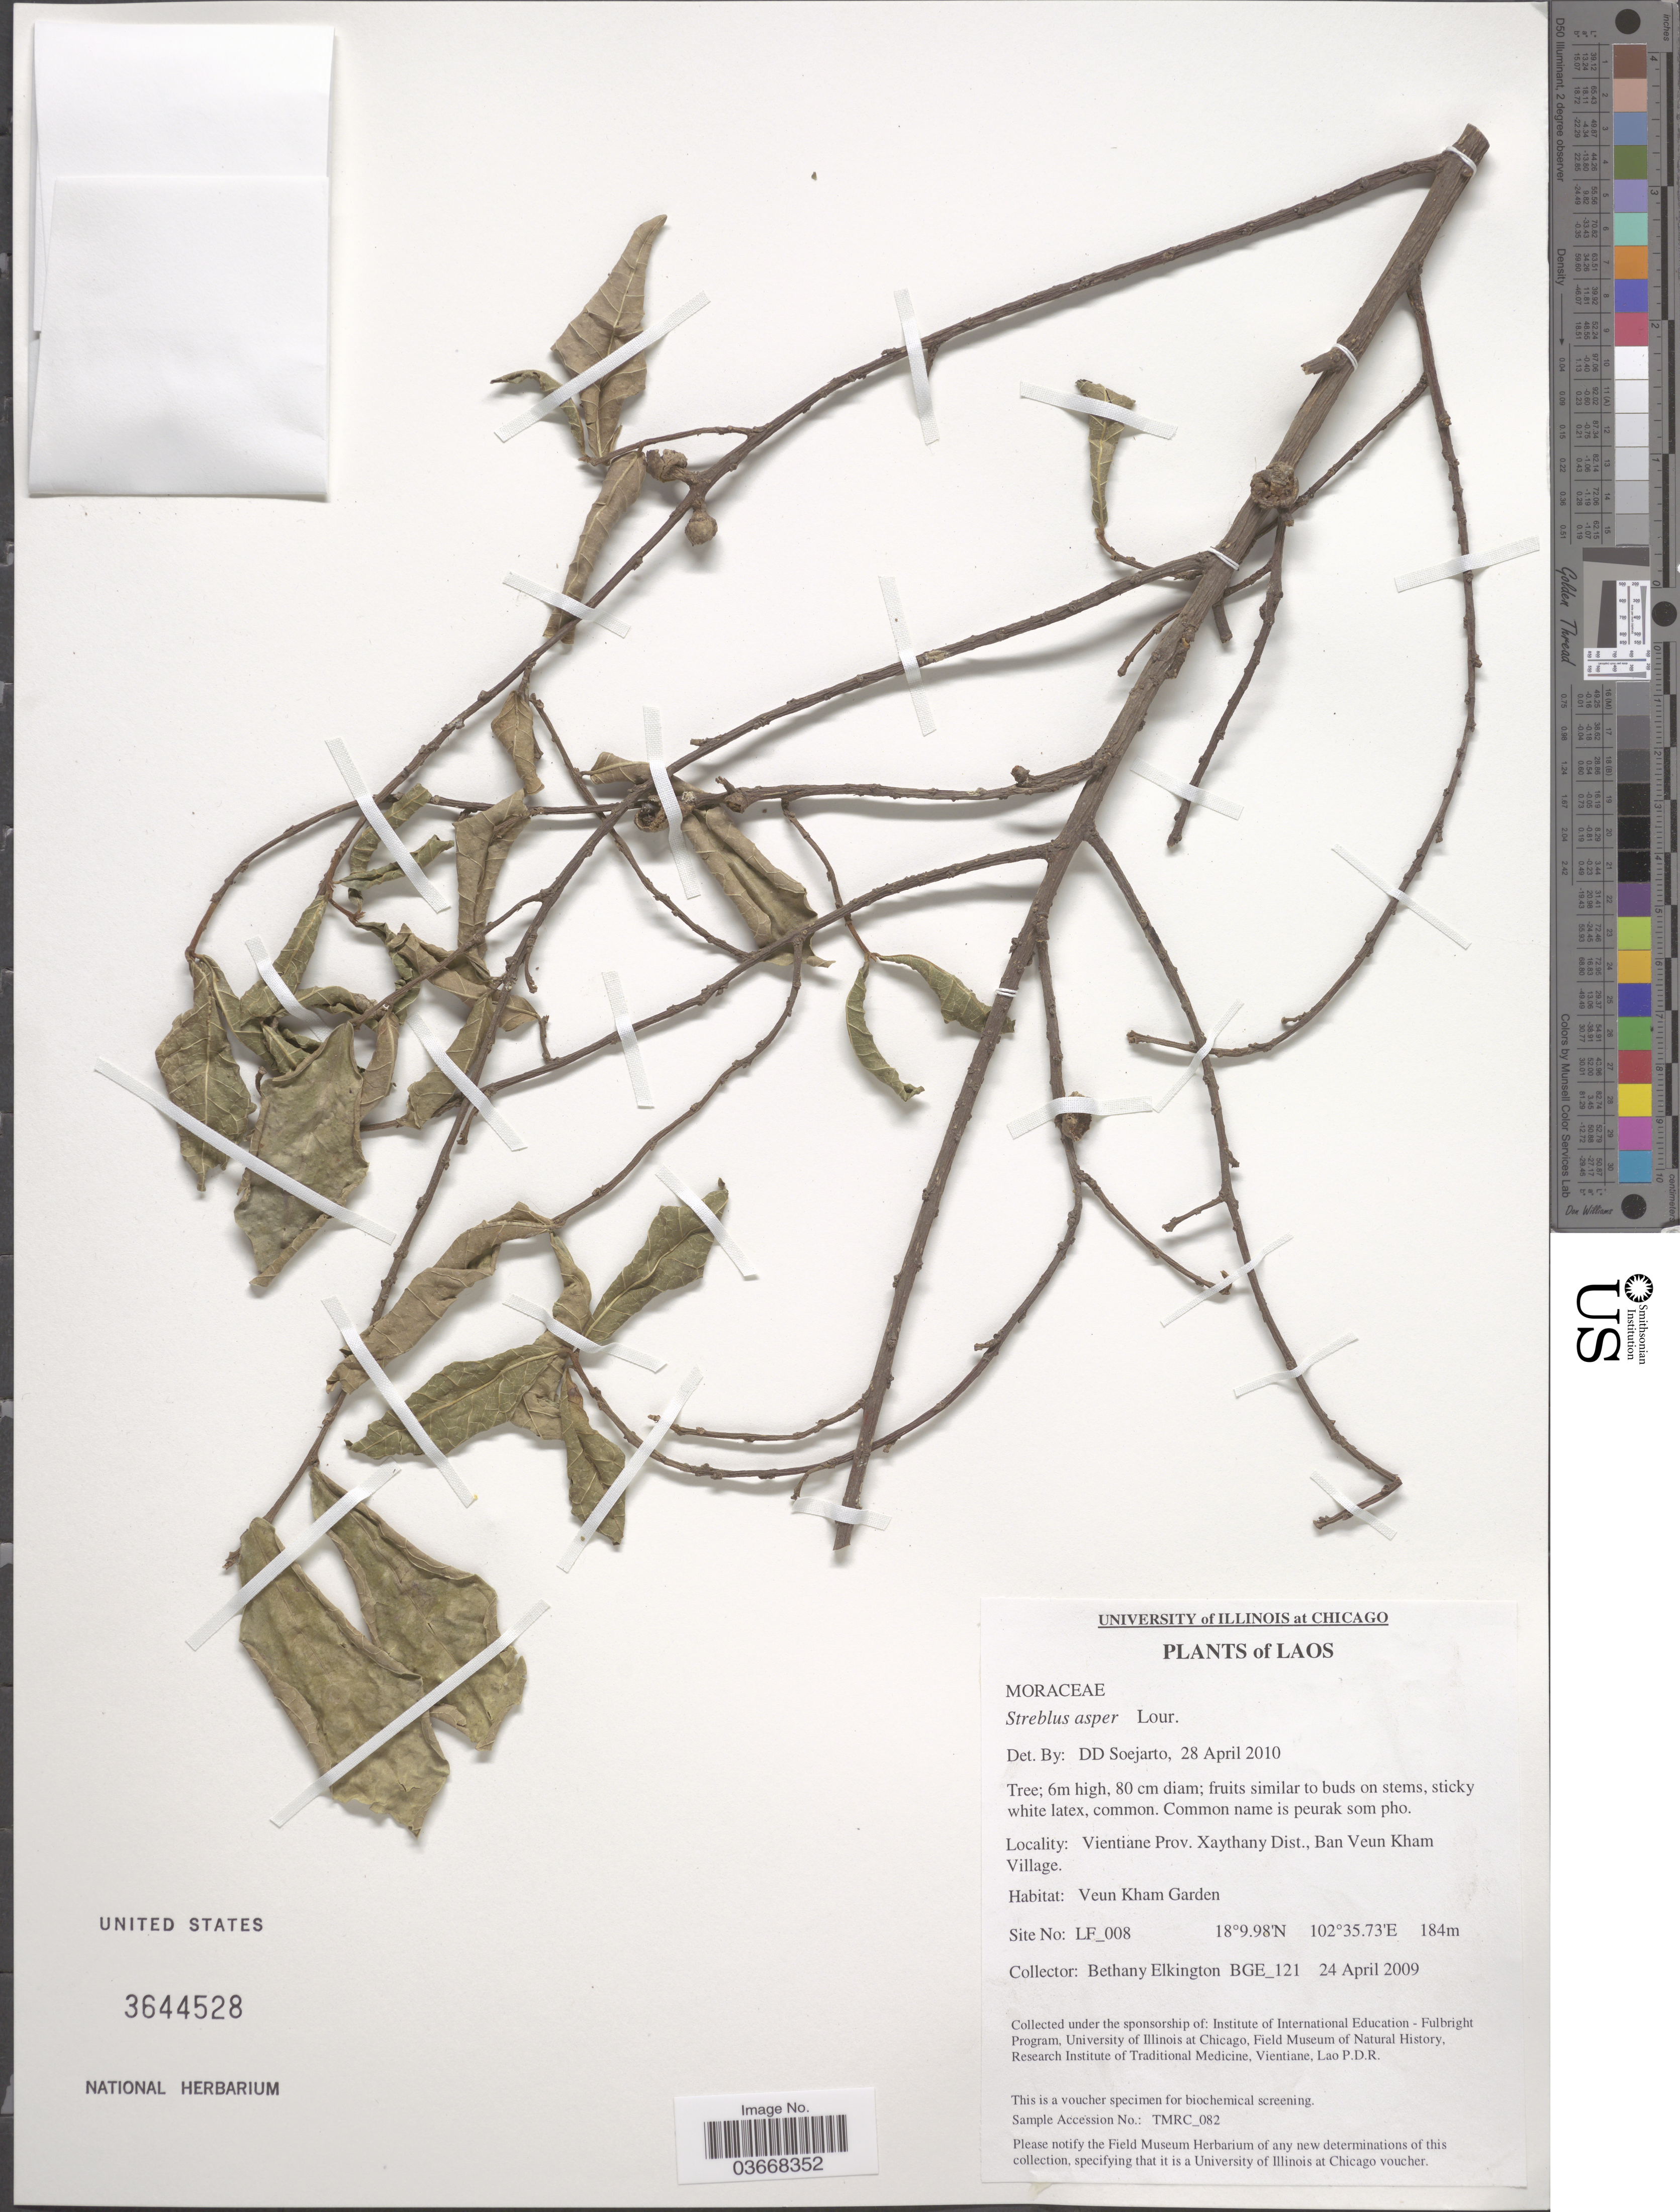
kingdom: Plantae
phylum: Tracheophyta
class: Magnoliopsida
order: Rosales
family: Moraceae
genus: Streblus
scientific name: Streblus asper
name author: Lour.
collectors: B. Elkington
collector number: BGE_121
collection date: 2009-04-24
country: Laos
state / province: Viangchan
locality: Vientiane Prov. Xaythany Dist., Ban Veun Kham Village. Veun Kham Garden.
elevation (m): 184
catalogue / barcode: US 3644528